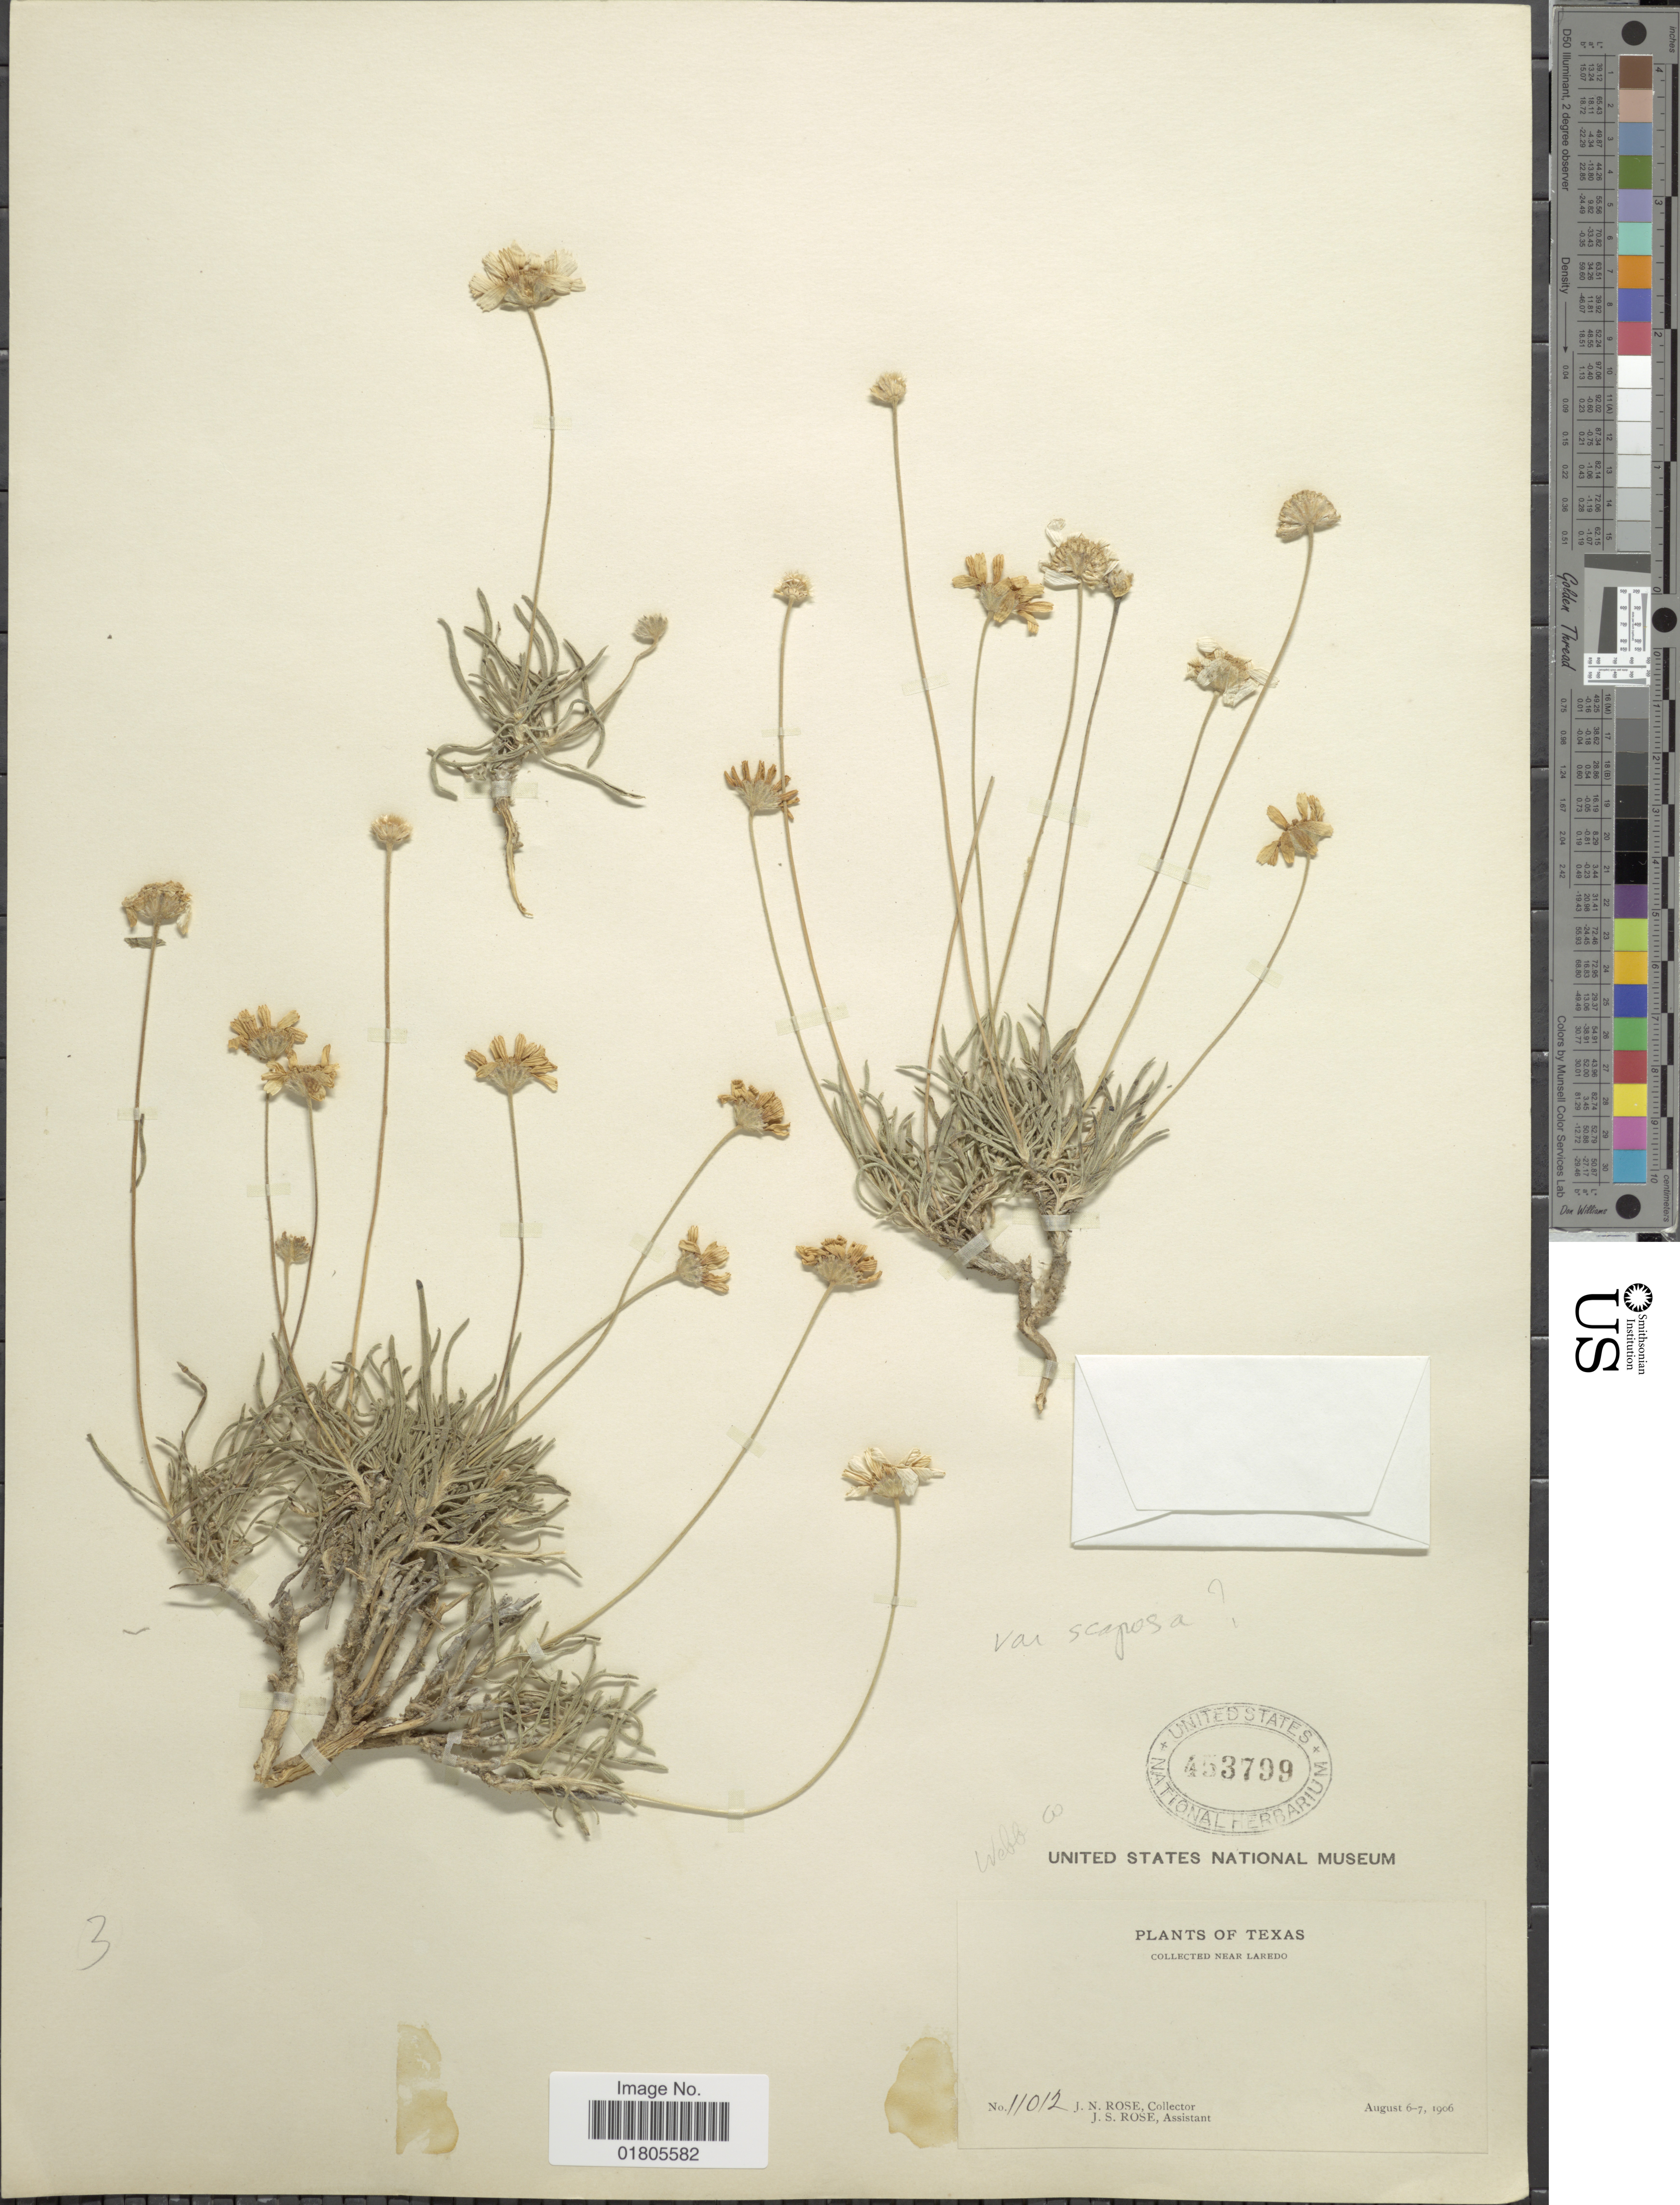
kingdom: Plantae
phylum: Tracheophyta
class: Magnoliopsida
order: Asterales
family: Asteraceae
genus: Actinea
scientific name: Actinea scaposa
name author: (DC.) Kuntze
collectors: J. N. Rose & J. S. Rose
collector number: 11012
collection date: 1906-08-06/1906-08-07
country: United States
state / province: Texas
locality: Near Laredo. Webb Co.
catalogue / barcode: US 453799